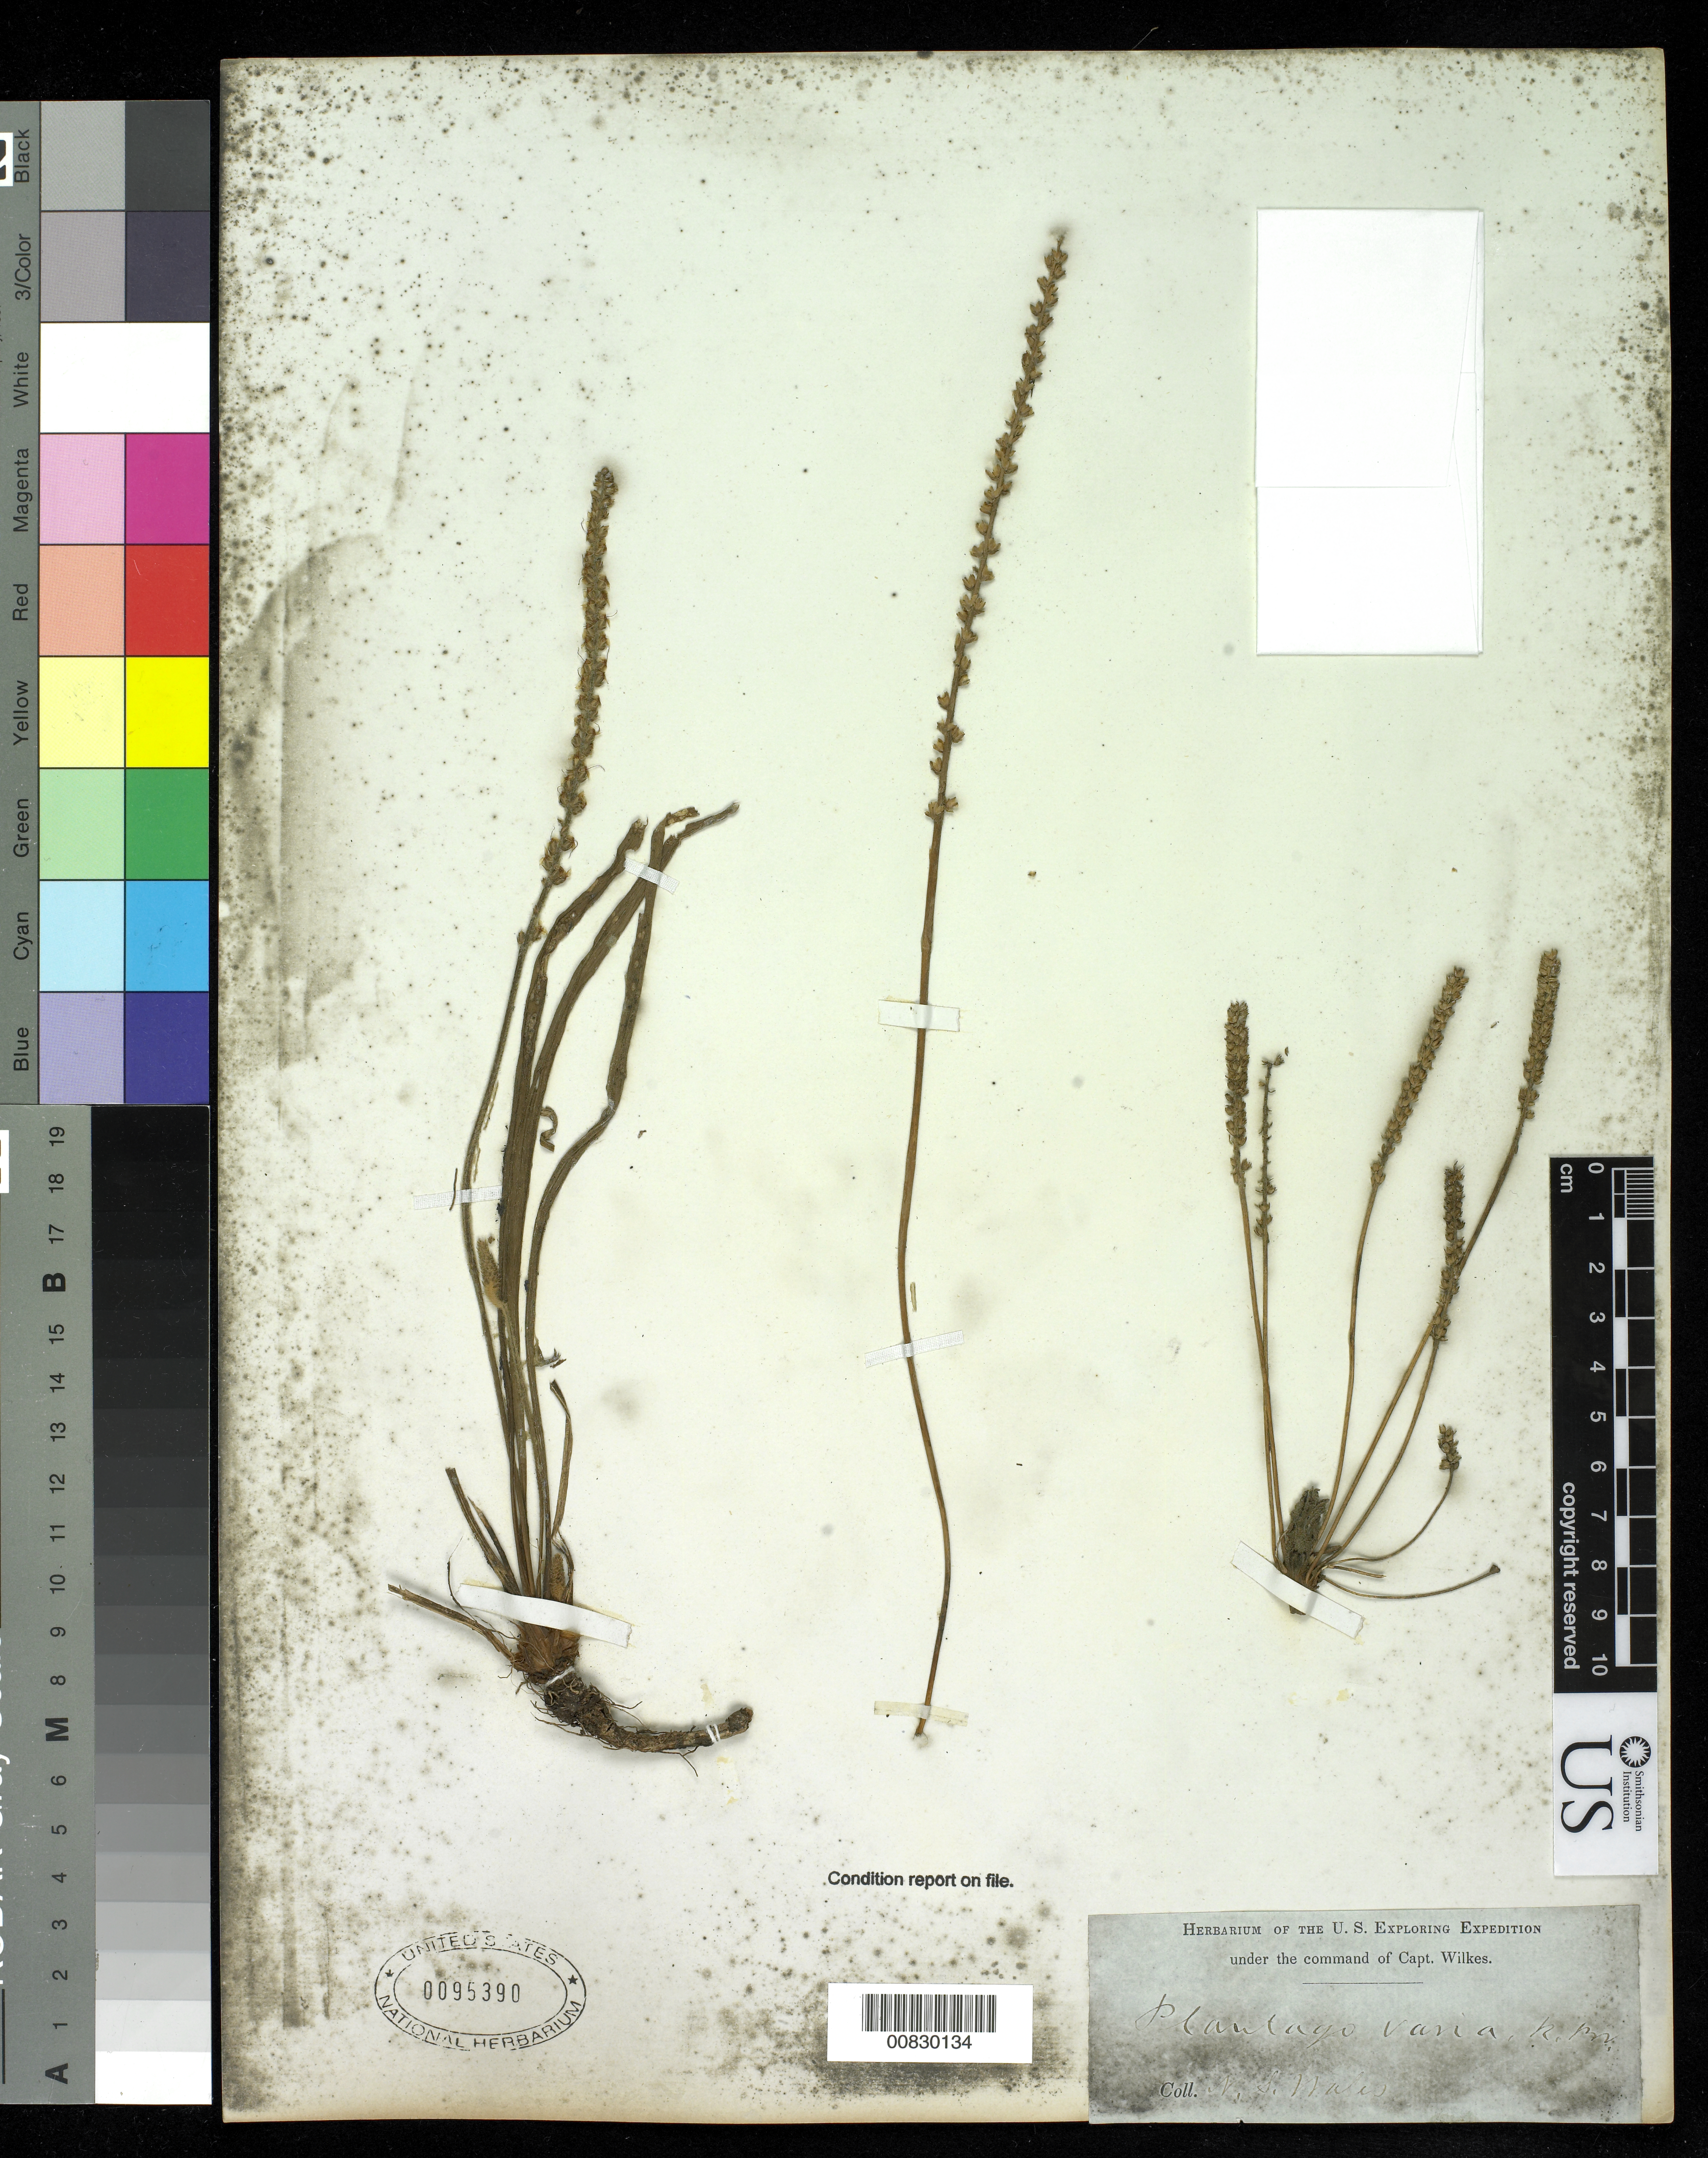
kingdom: Plantae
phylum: Tracheophyta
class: Magnoliopsida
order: Lamiales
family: Plantaginaceae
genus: Plantago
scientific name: Plantago varia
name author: R. Br.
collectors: Wilkes Explor. Exped.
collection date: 1838/1842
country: Australia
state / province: New South Wales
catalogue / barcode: US 95390